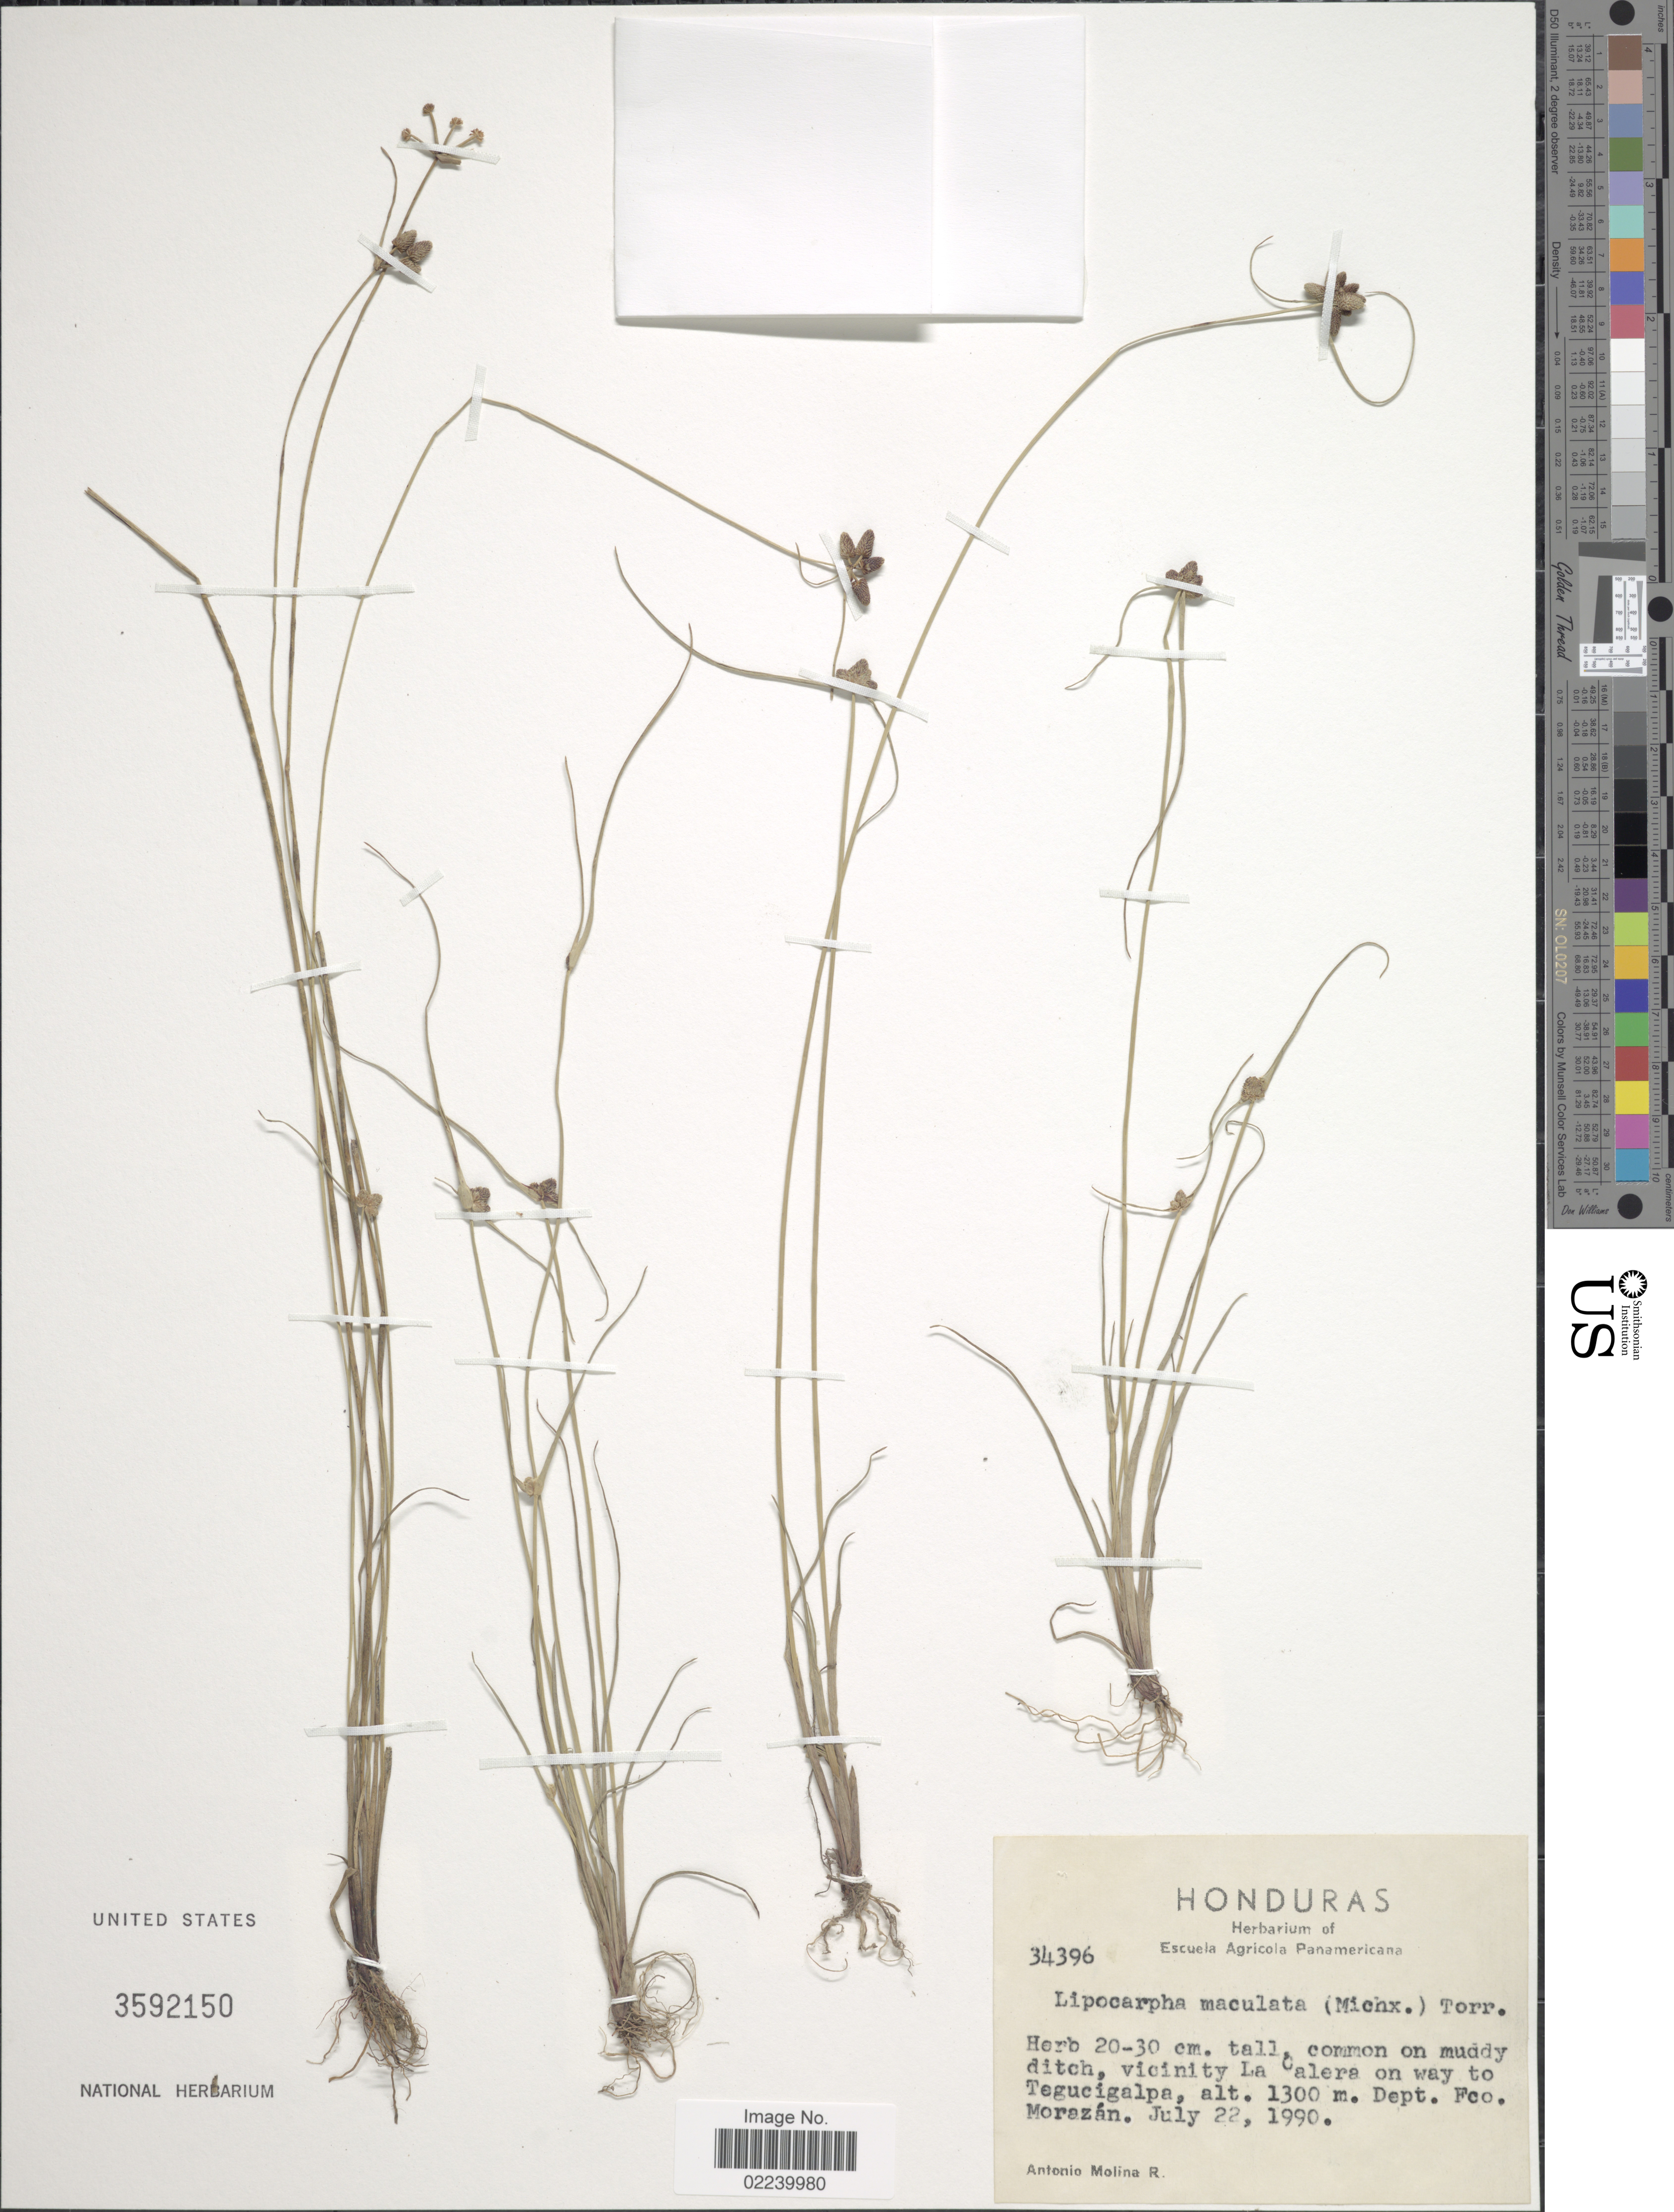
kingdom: Plantae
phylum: Tracheophyta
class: Liliopsida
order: Poales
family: Cyperaceae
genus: Cyperus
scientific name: Cyperus lipomexicanus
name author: Goetgh.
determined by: Strong, M. T., (US), Smithsonian Institution - National Museum of Natural History (UNITED STATES)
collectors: A. Molina R.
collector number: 34396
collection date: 1990-07-22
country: Honduras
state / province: Fco. Morazán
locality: On muddy ditch, vicinity of La calera on way to Tegucigalpa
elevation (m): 1300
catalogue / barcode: US 3592150